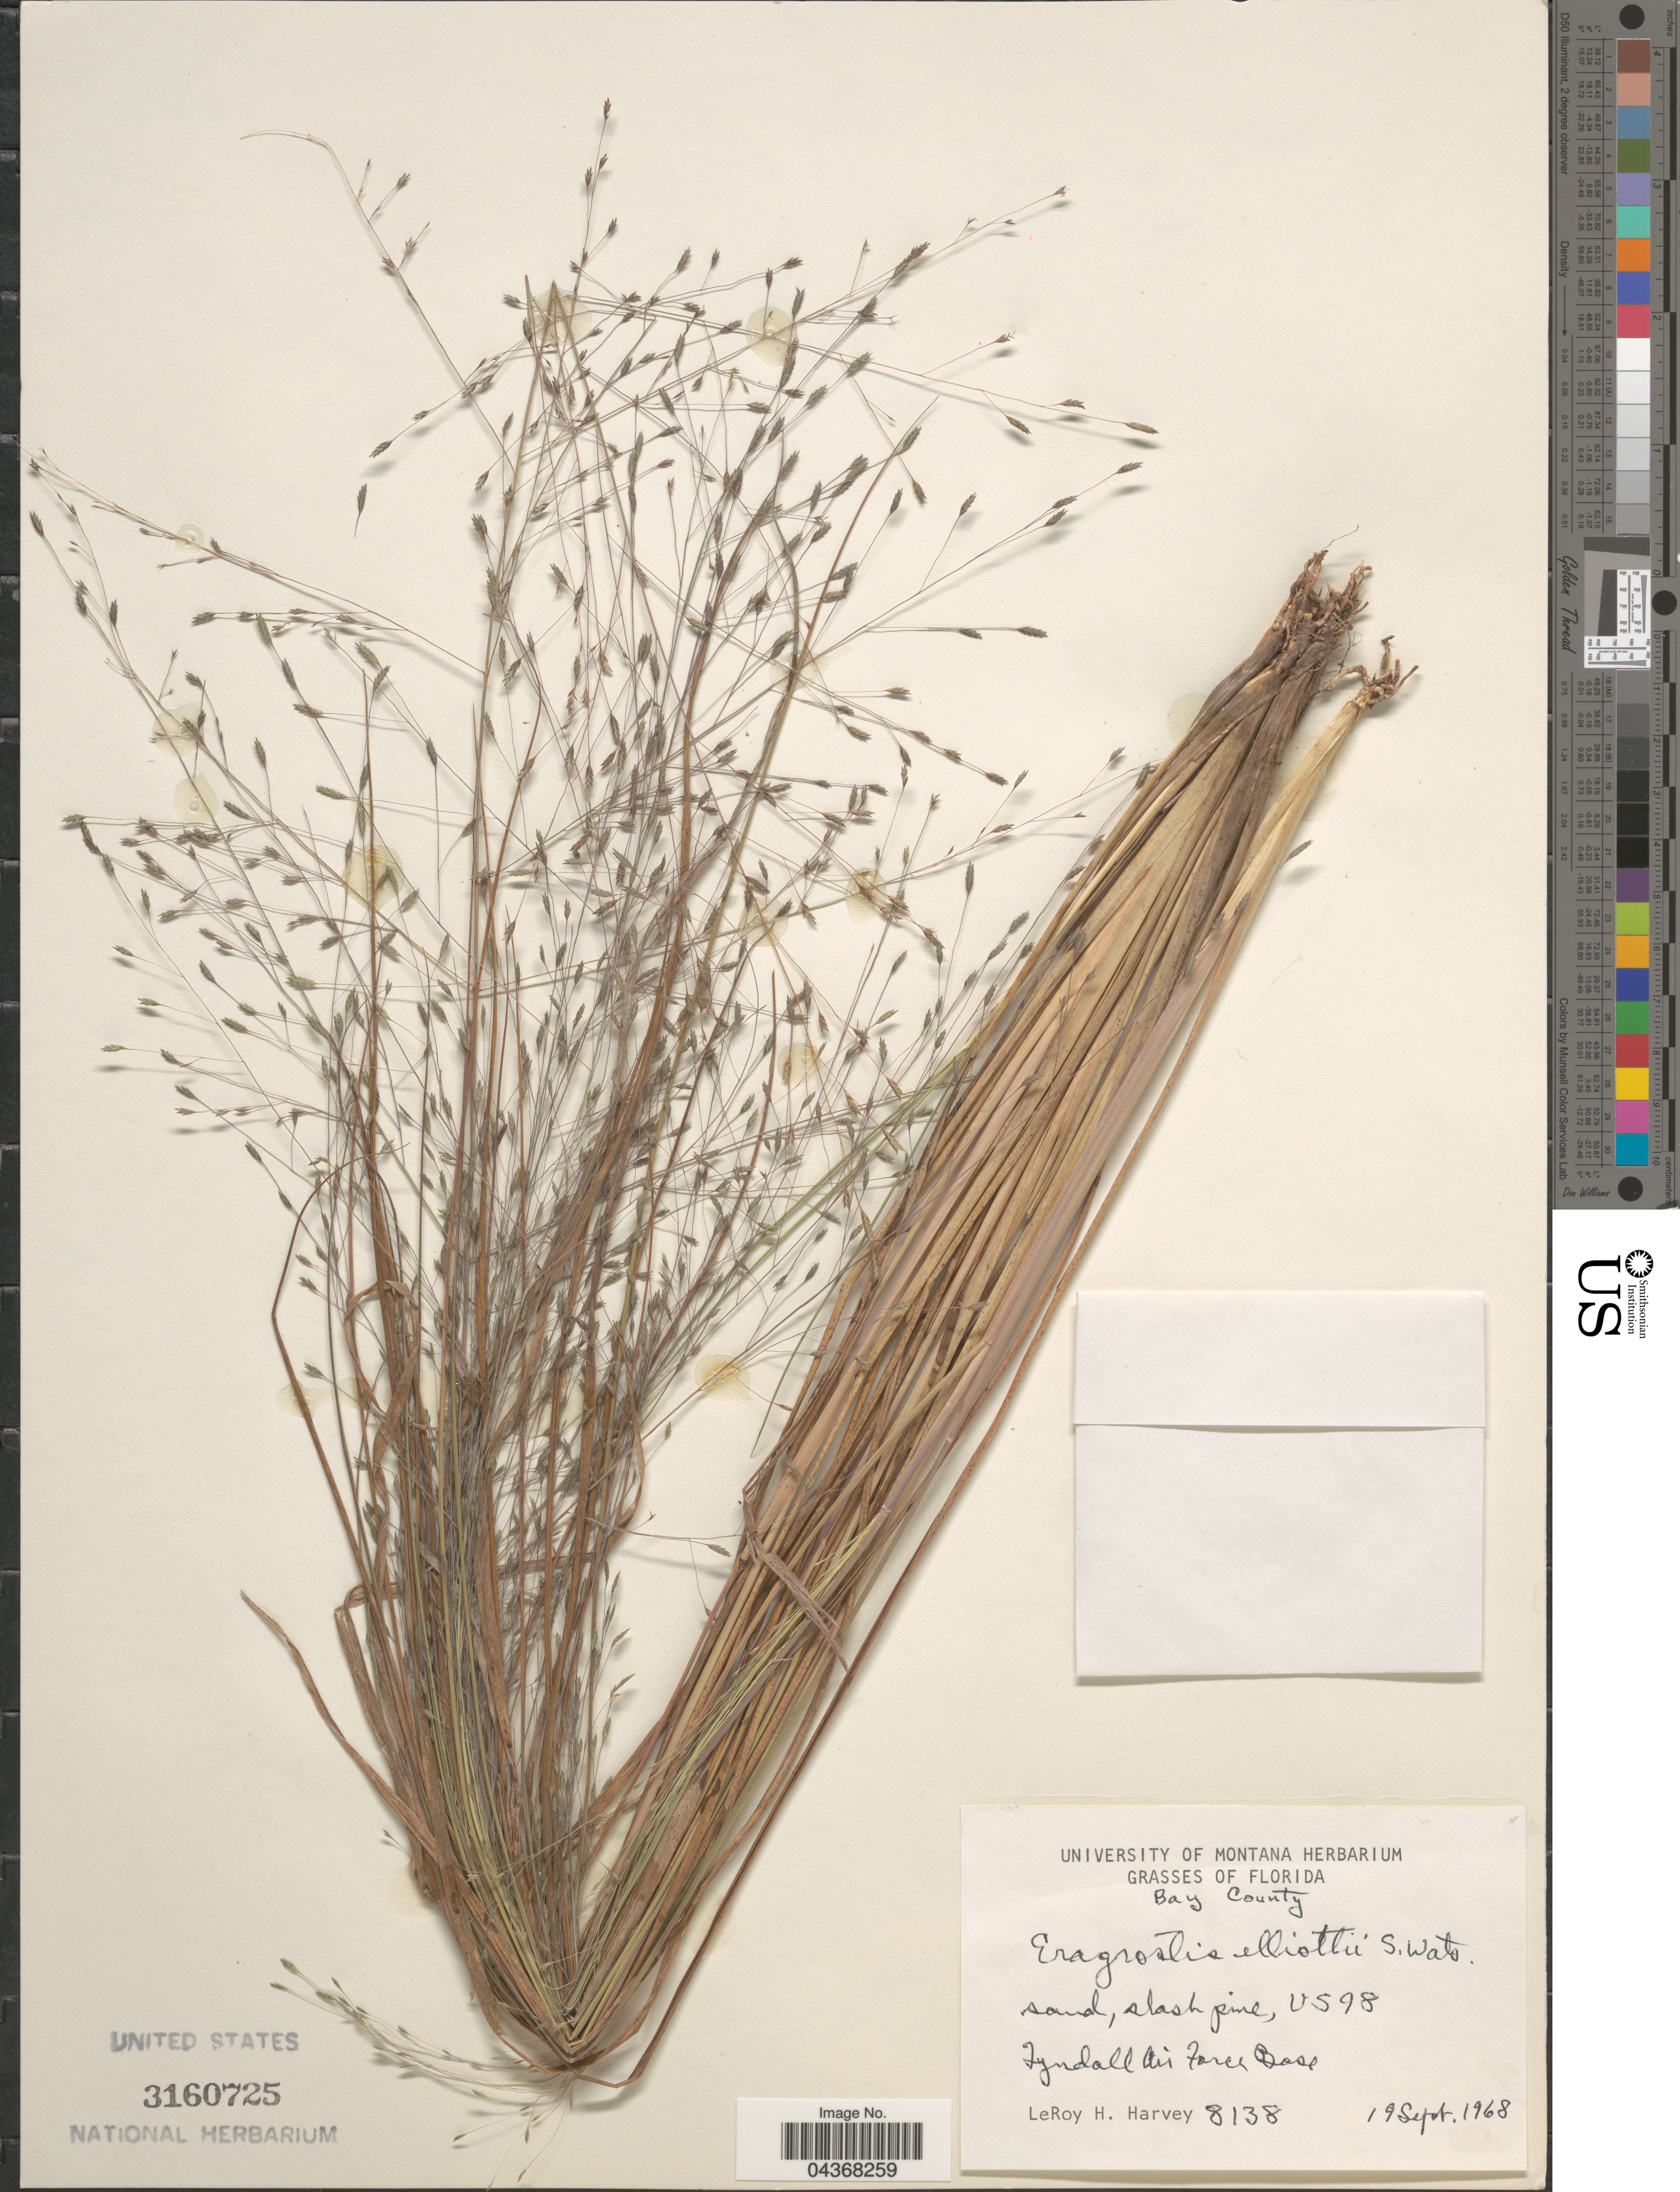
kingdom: Plantae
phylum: Tracheophyta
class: Liliopsida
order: Poales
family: Poaceae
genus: Eragrostis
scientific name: Eragrostis elliottii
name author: S. Watson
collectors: L. H. Harvey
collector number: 8138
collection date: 1968-09-19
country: United States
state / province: Florida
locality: Bay County. Sand, slash pine, US 98. Tyndall Air Force Base.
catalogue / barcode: US 3160725